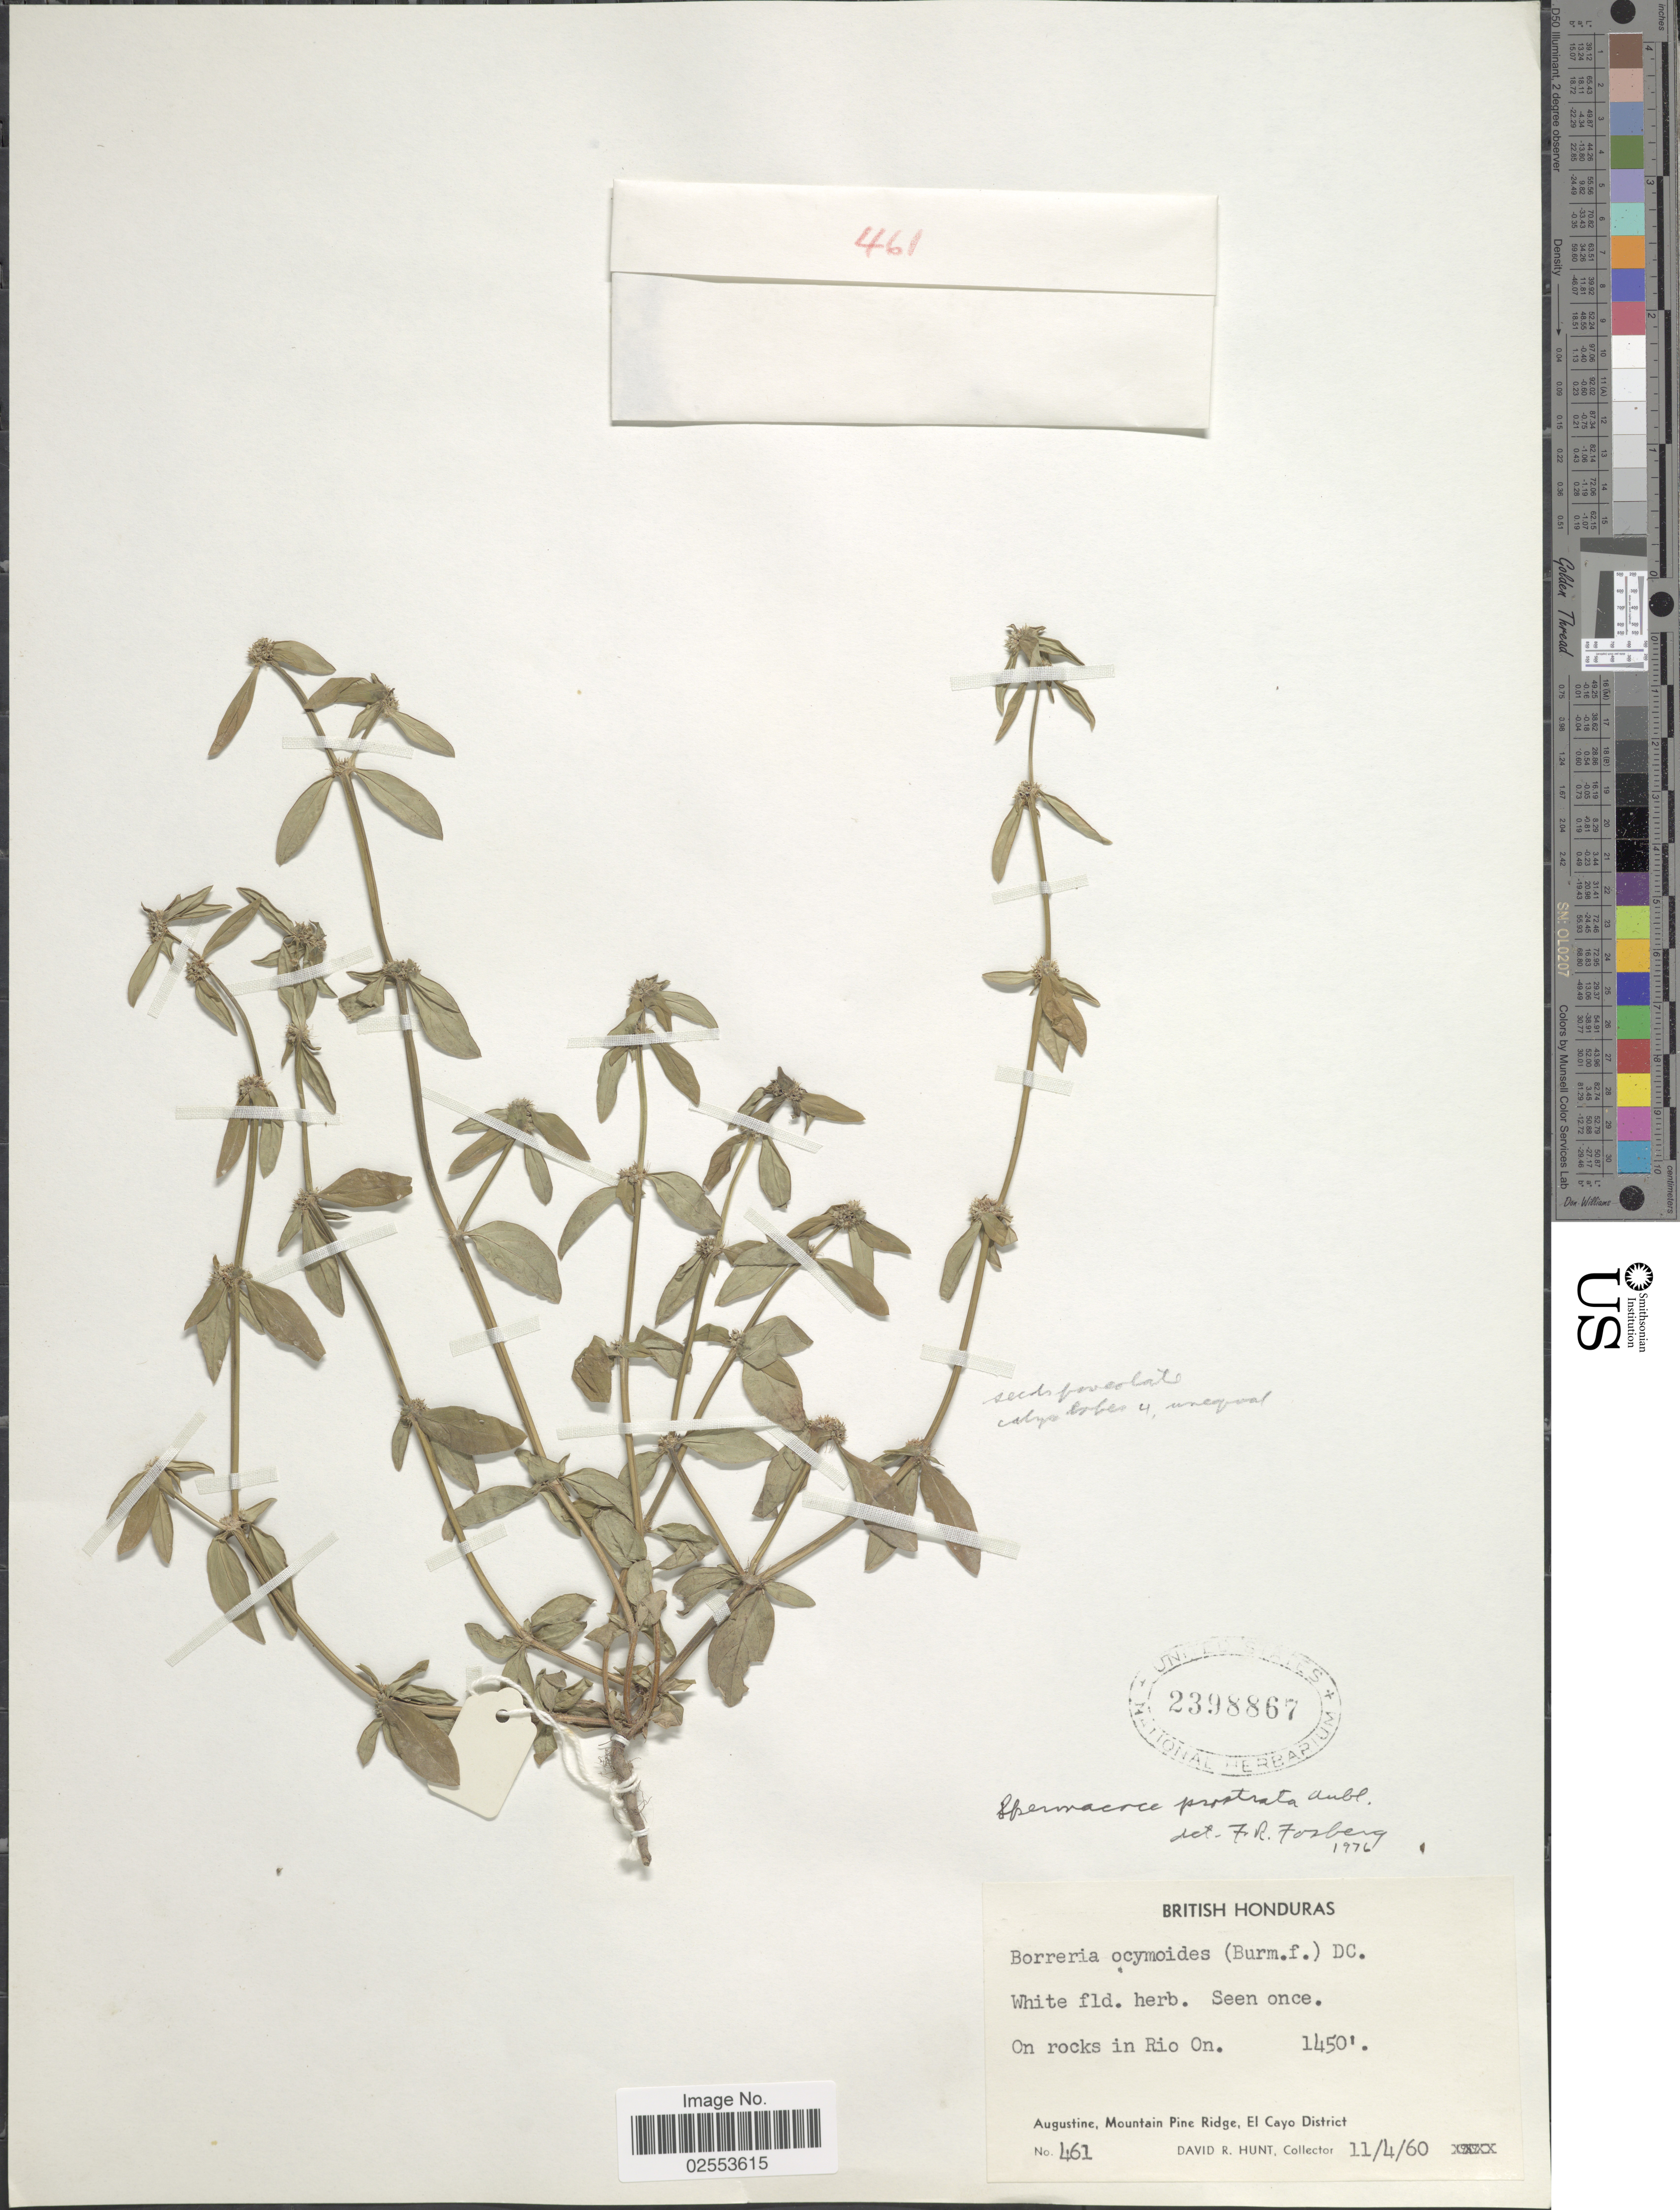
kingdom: Plantae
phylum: Tracheophyta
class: Magnoliopsida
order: Gentianales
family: Rubiaceae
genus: Spermacoce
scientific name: Spermacoce prostrata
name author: Aubl.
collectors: D. R. Hunt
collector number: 461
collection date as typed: Transcribed d/m/y: 11/4/60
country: Belize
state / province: Cayo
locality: British Honduras. On rocks in Rio On. Augustine, Mountain Pine Ridge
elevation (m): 442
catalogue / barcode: US 2398867